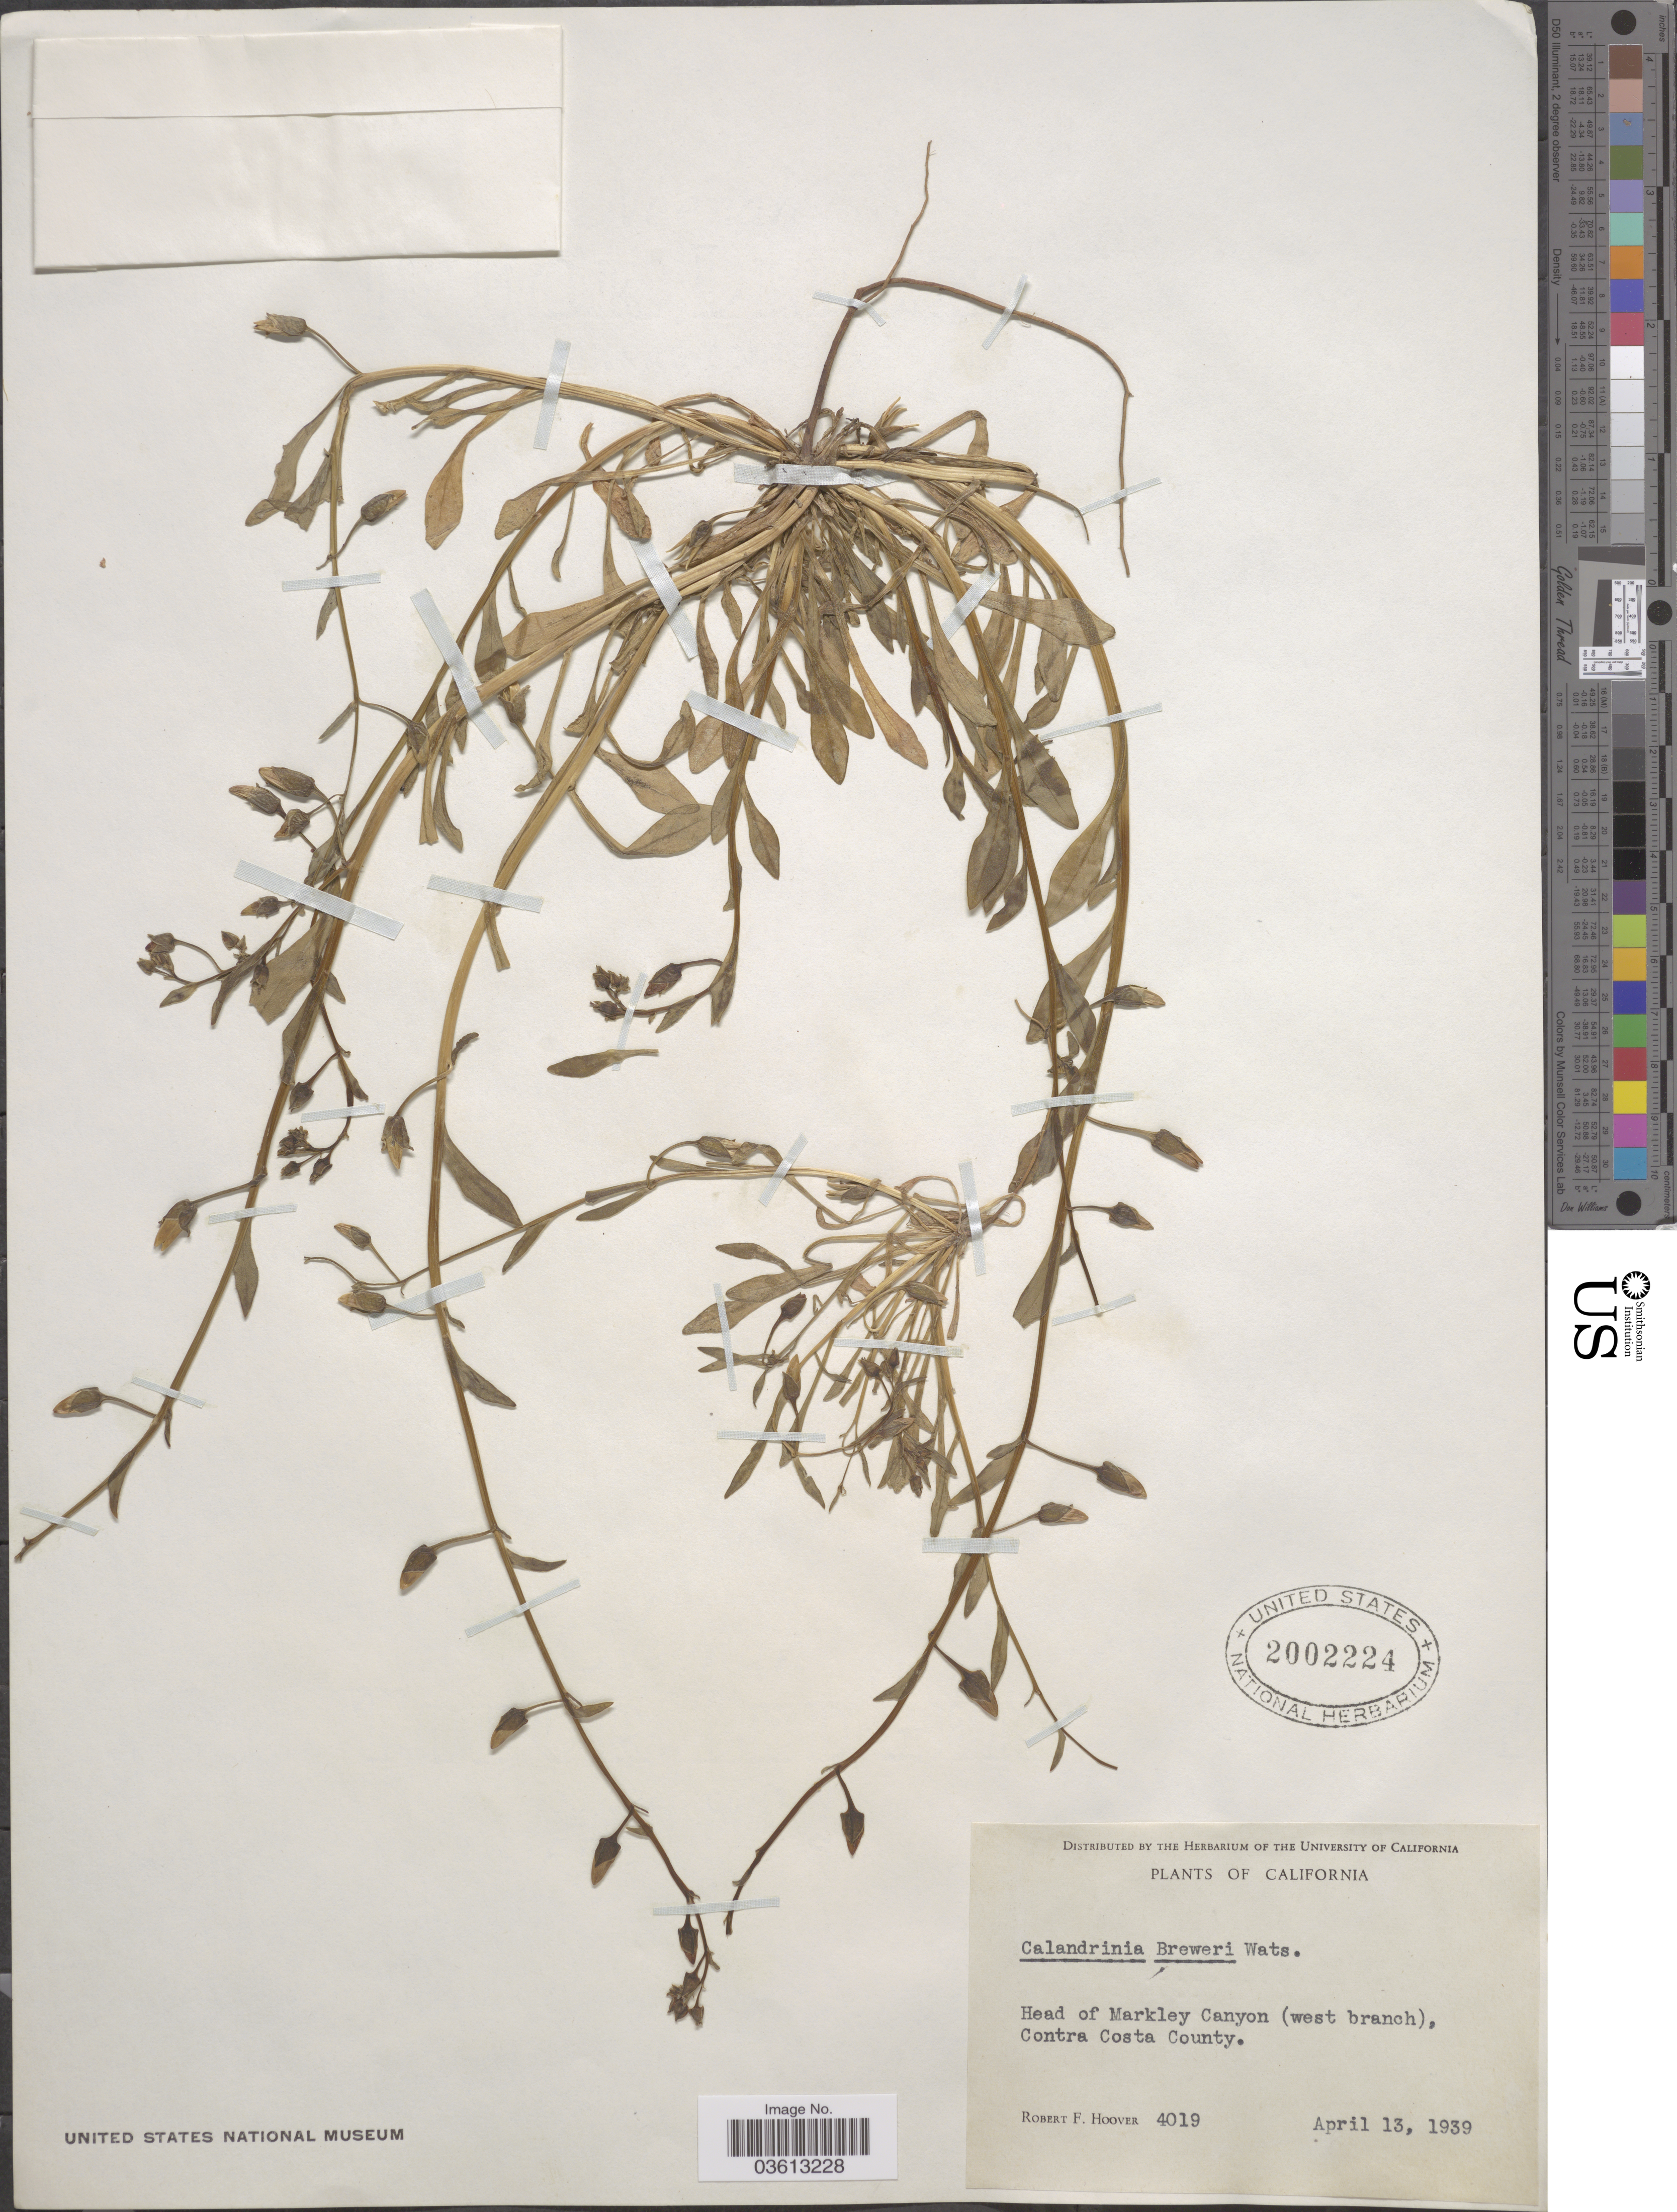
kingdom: Plantae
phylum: Tracheophyta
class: Magnoliopsida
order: Caryophyllales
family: Montiaceae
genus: Calandrinia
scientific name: Calandrinia breweri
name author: S. Watson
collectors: R. F. Hoover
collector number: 4019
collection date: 1939-04-13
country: United States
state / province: California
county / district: Contra Costa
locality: Head of Markley Canyon (west branch), Contra Costa County.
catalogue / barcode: US 2002224